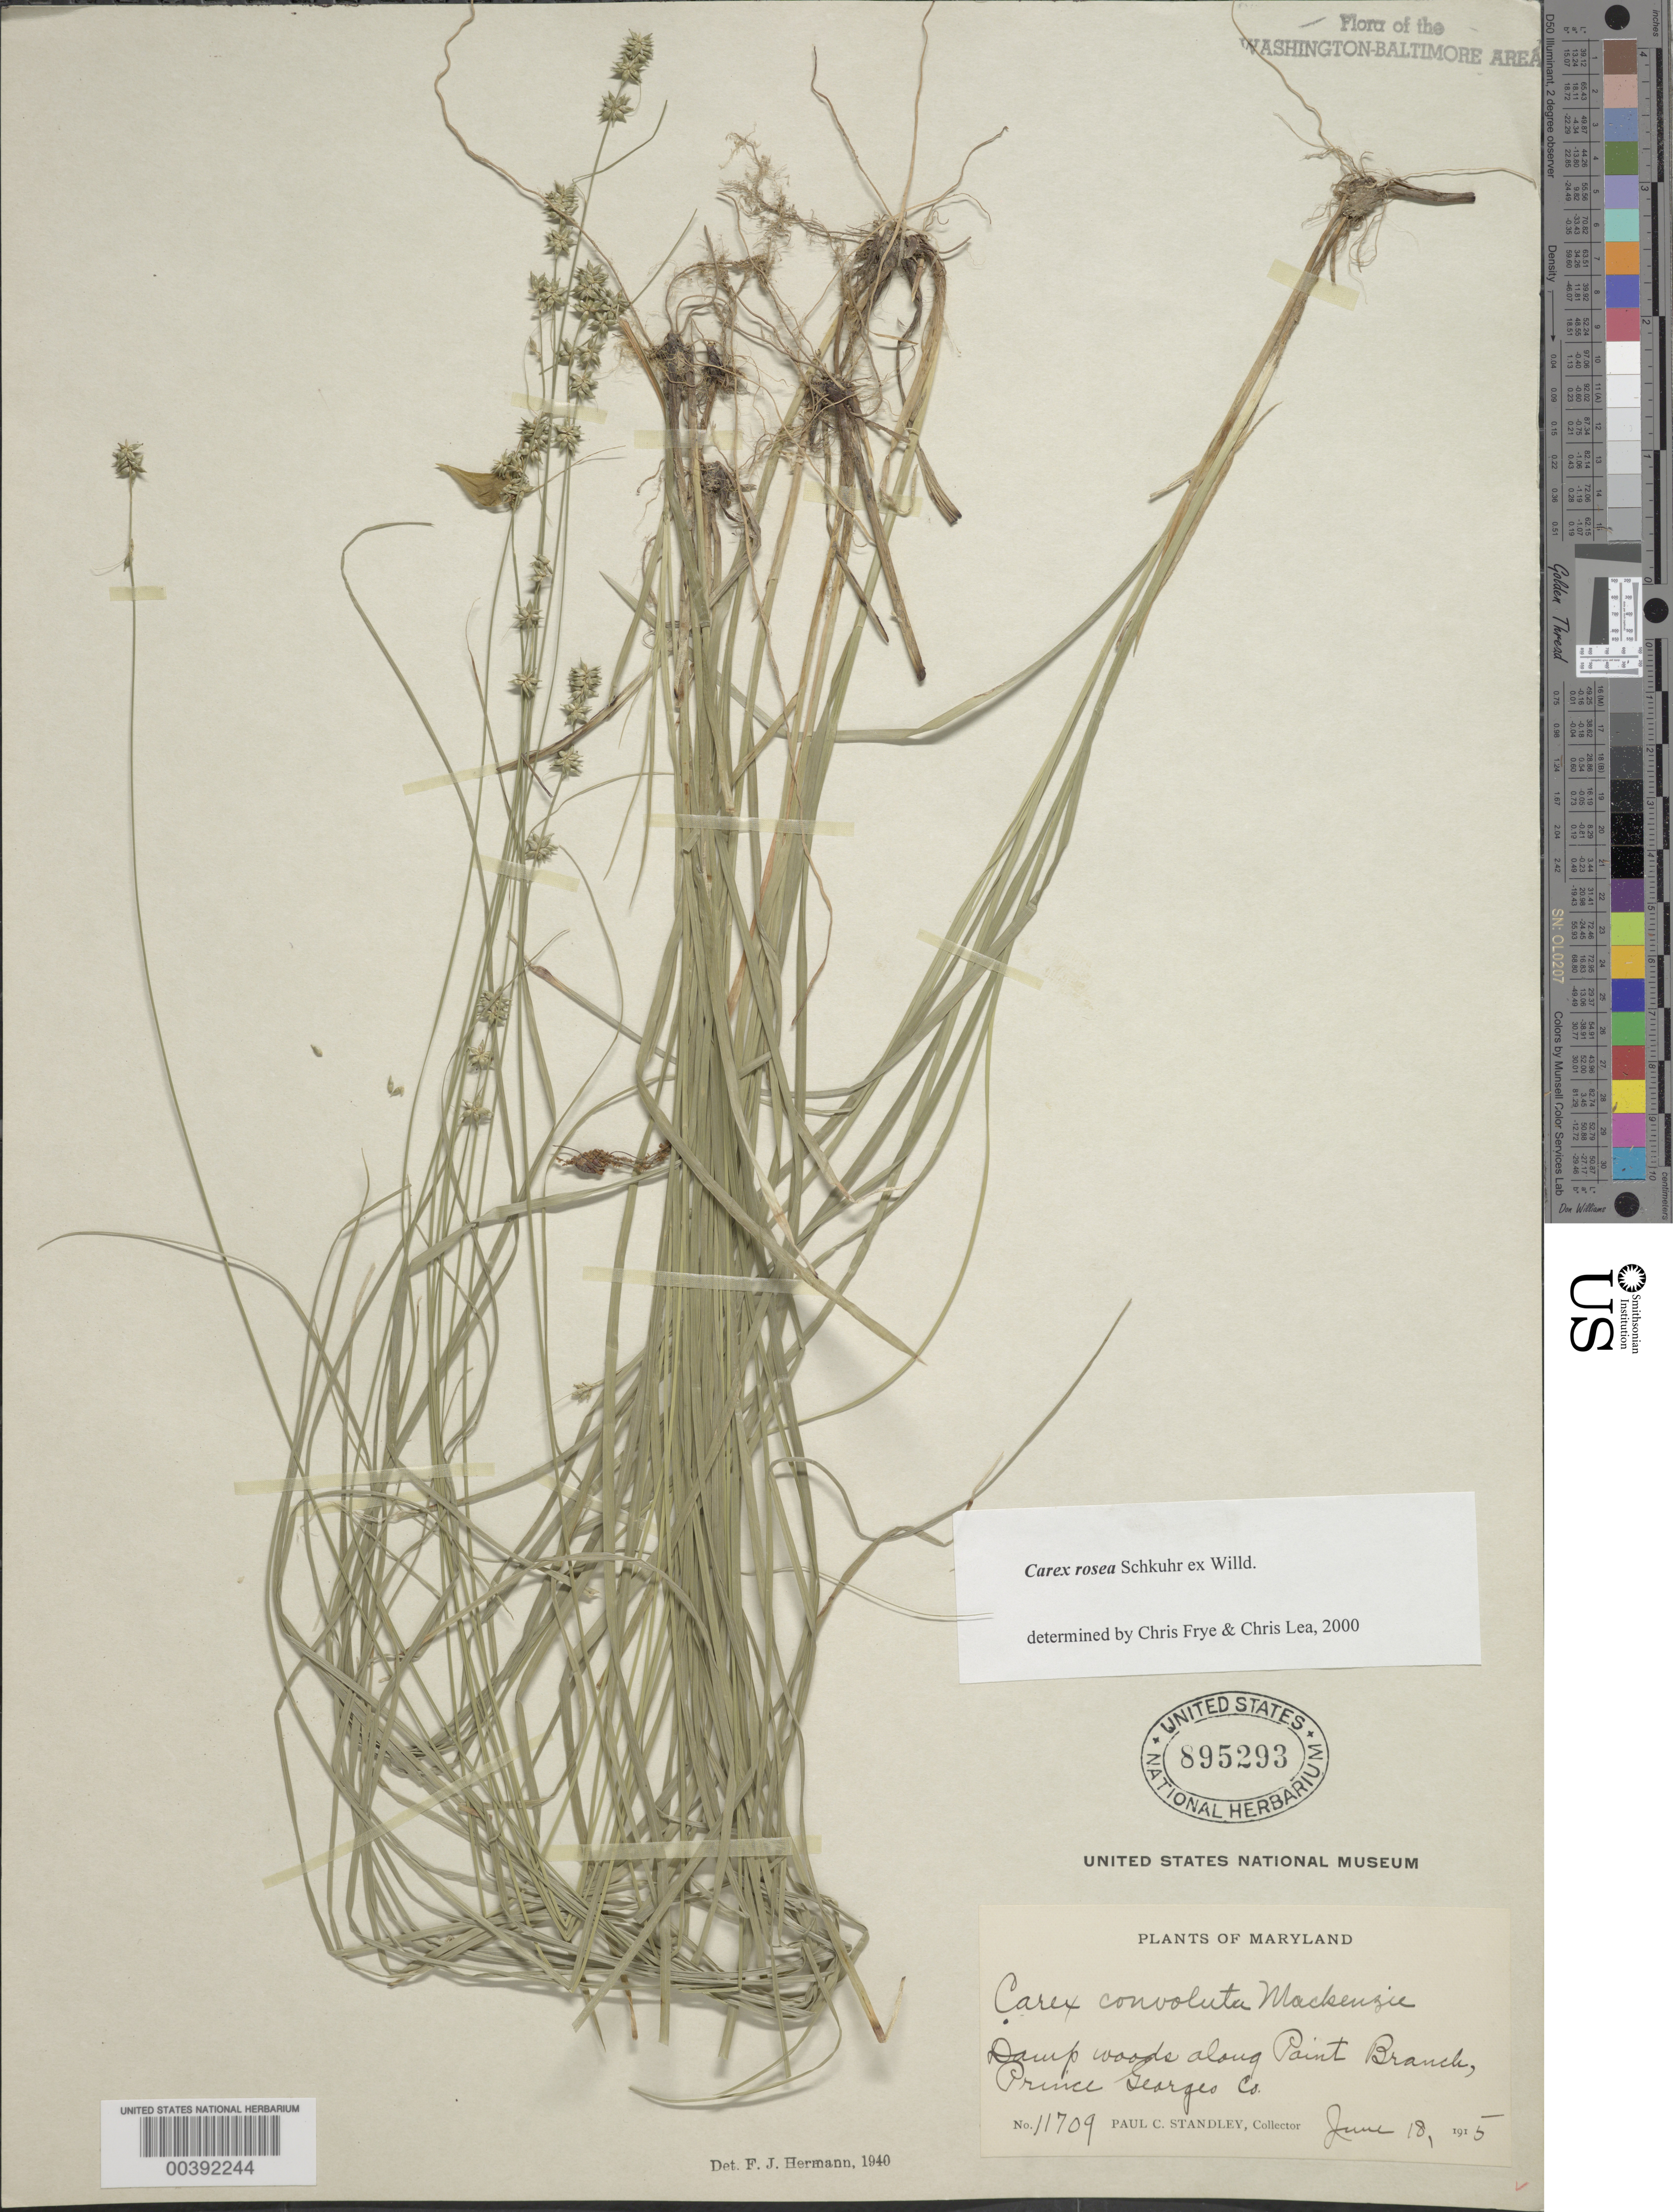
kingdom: Plantae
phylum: Tracheophyta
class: Liliopsida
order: Poales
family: Cyperaceae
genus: Carex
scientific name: Carex rosea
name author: Willd.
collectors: P. C. Standley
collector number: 11709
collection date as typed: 18 Jun 1915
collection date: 1915-06-18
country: United States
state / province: Maryland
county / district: Prince George's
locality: Paint Branch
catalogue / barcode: US 895293